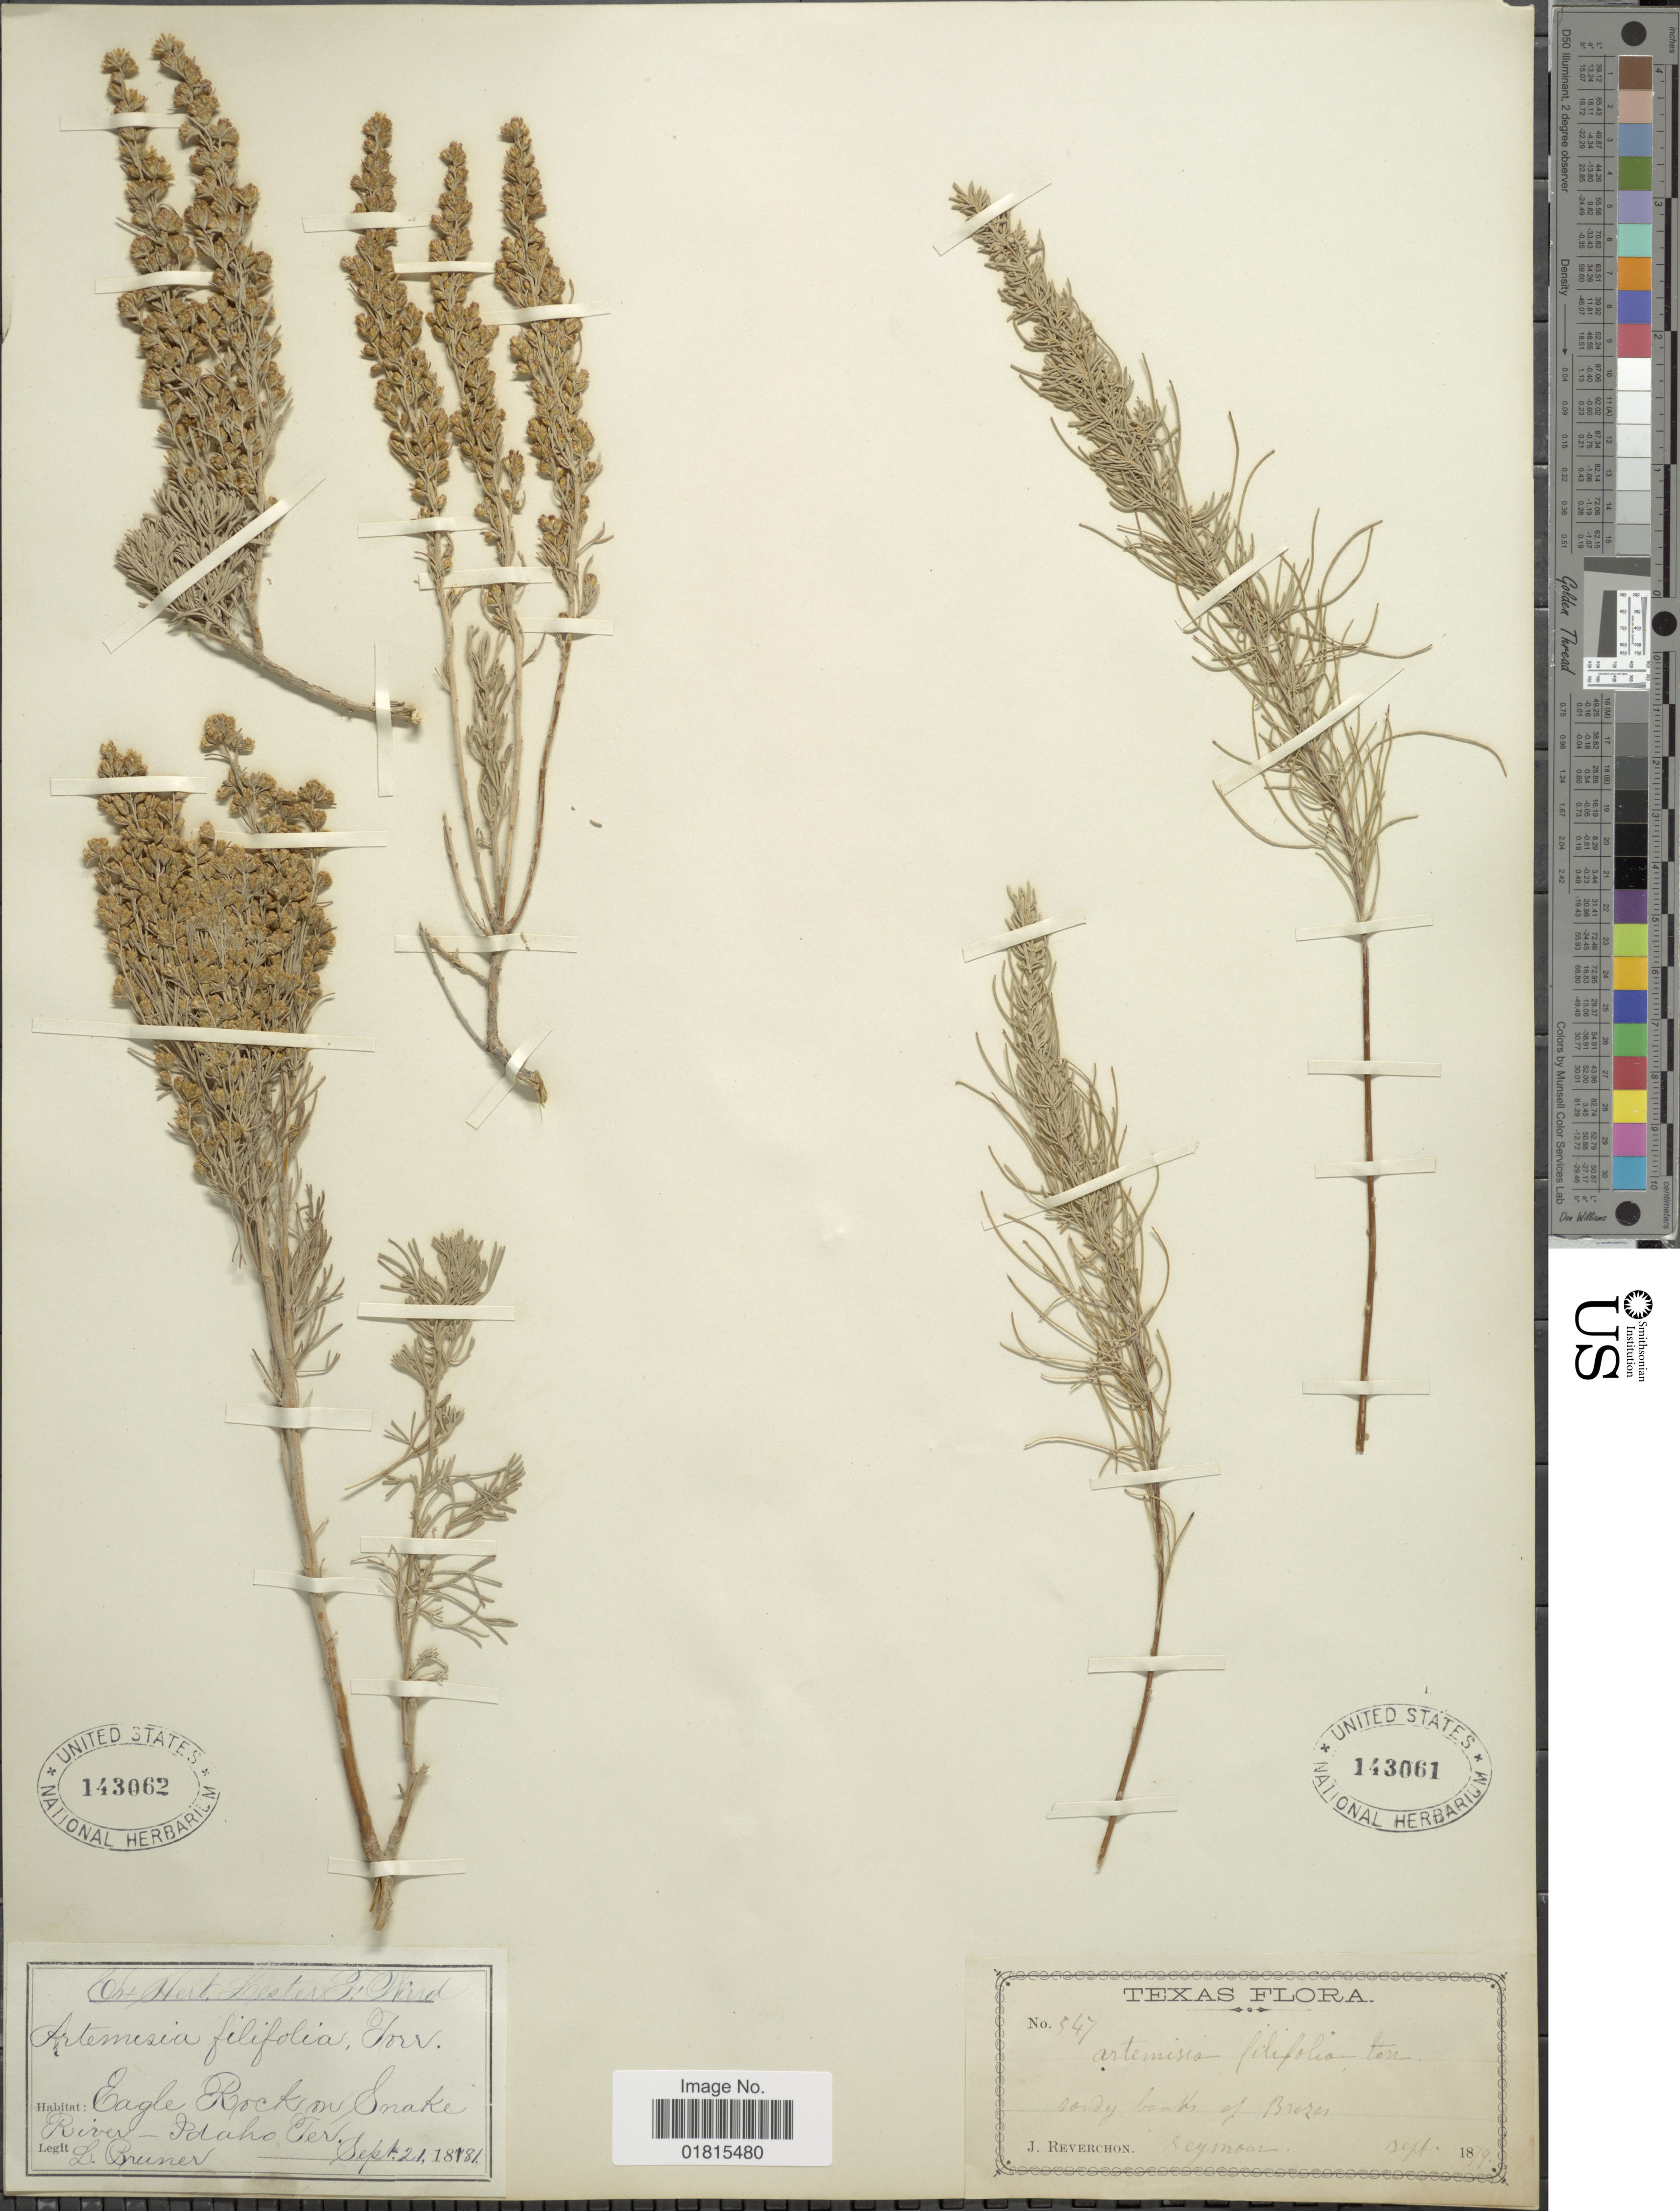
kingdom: Plantae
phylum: Tracheophyta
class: Magnoliopsida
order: Asterales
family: Asteraceae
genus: Artemisia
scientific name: Artemisia filifolia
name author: Torr.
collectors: L. Bruner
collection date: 1881-09-21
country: United States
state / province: Idaho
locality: Eagle Rock on Snake River - Idaho Ter.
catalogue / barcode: US 143062-2